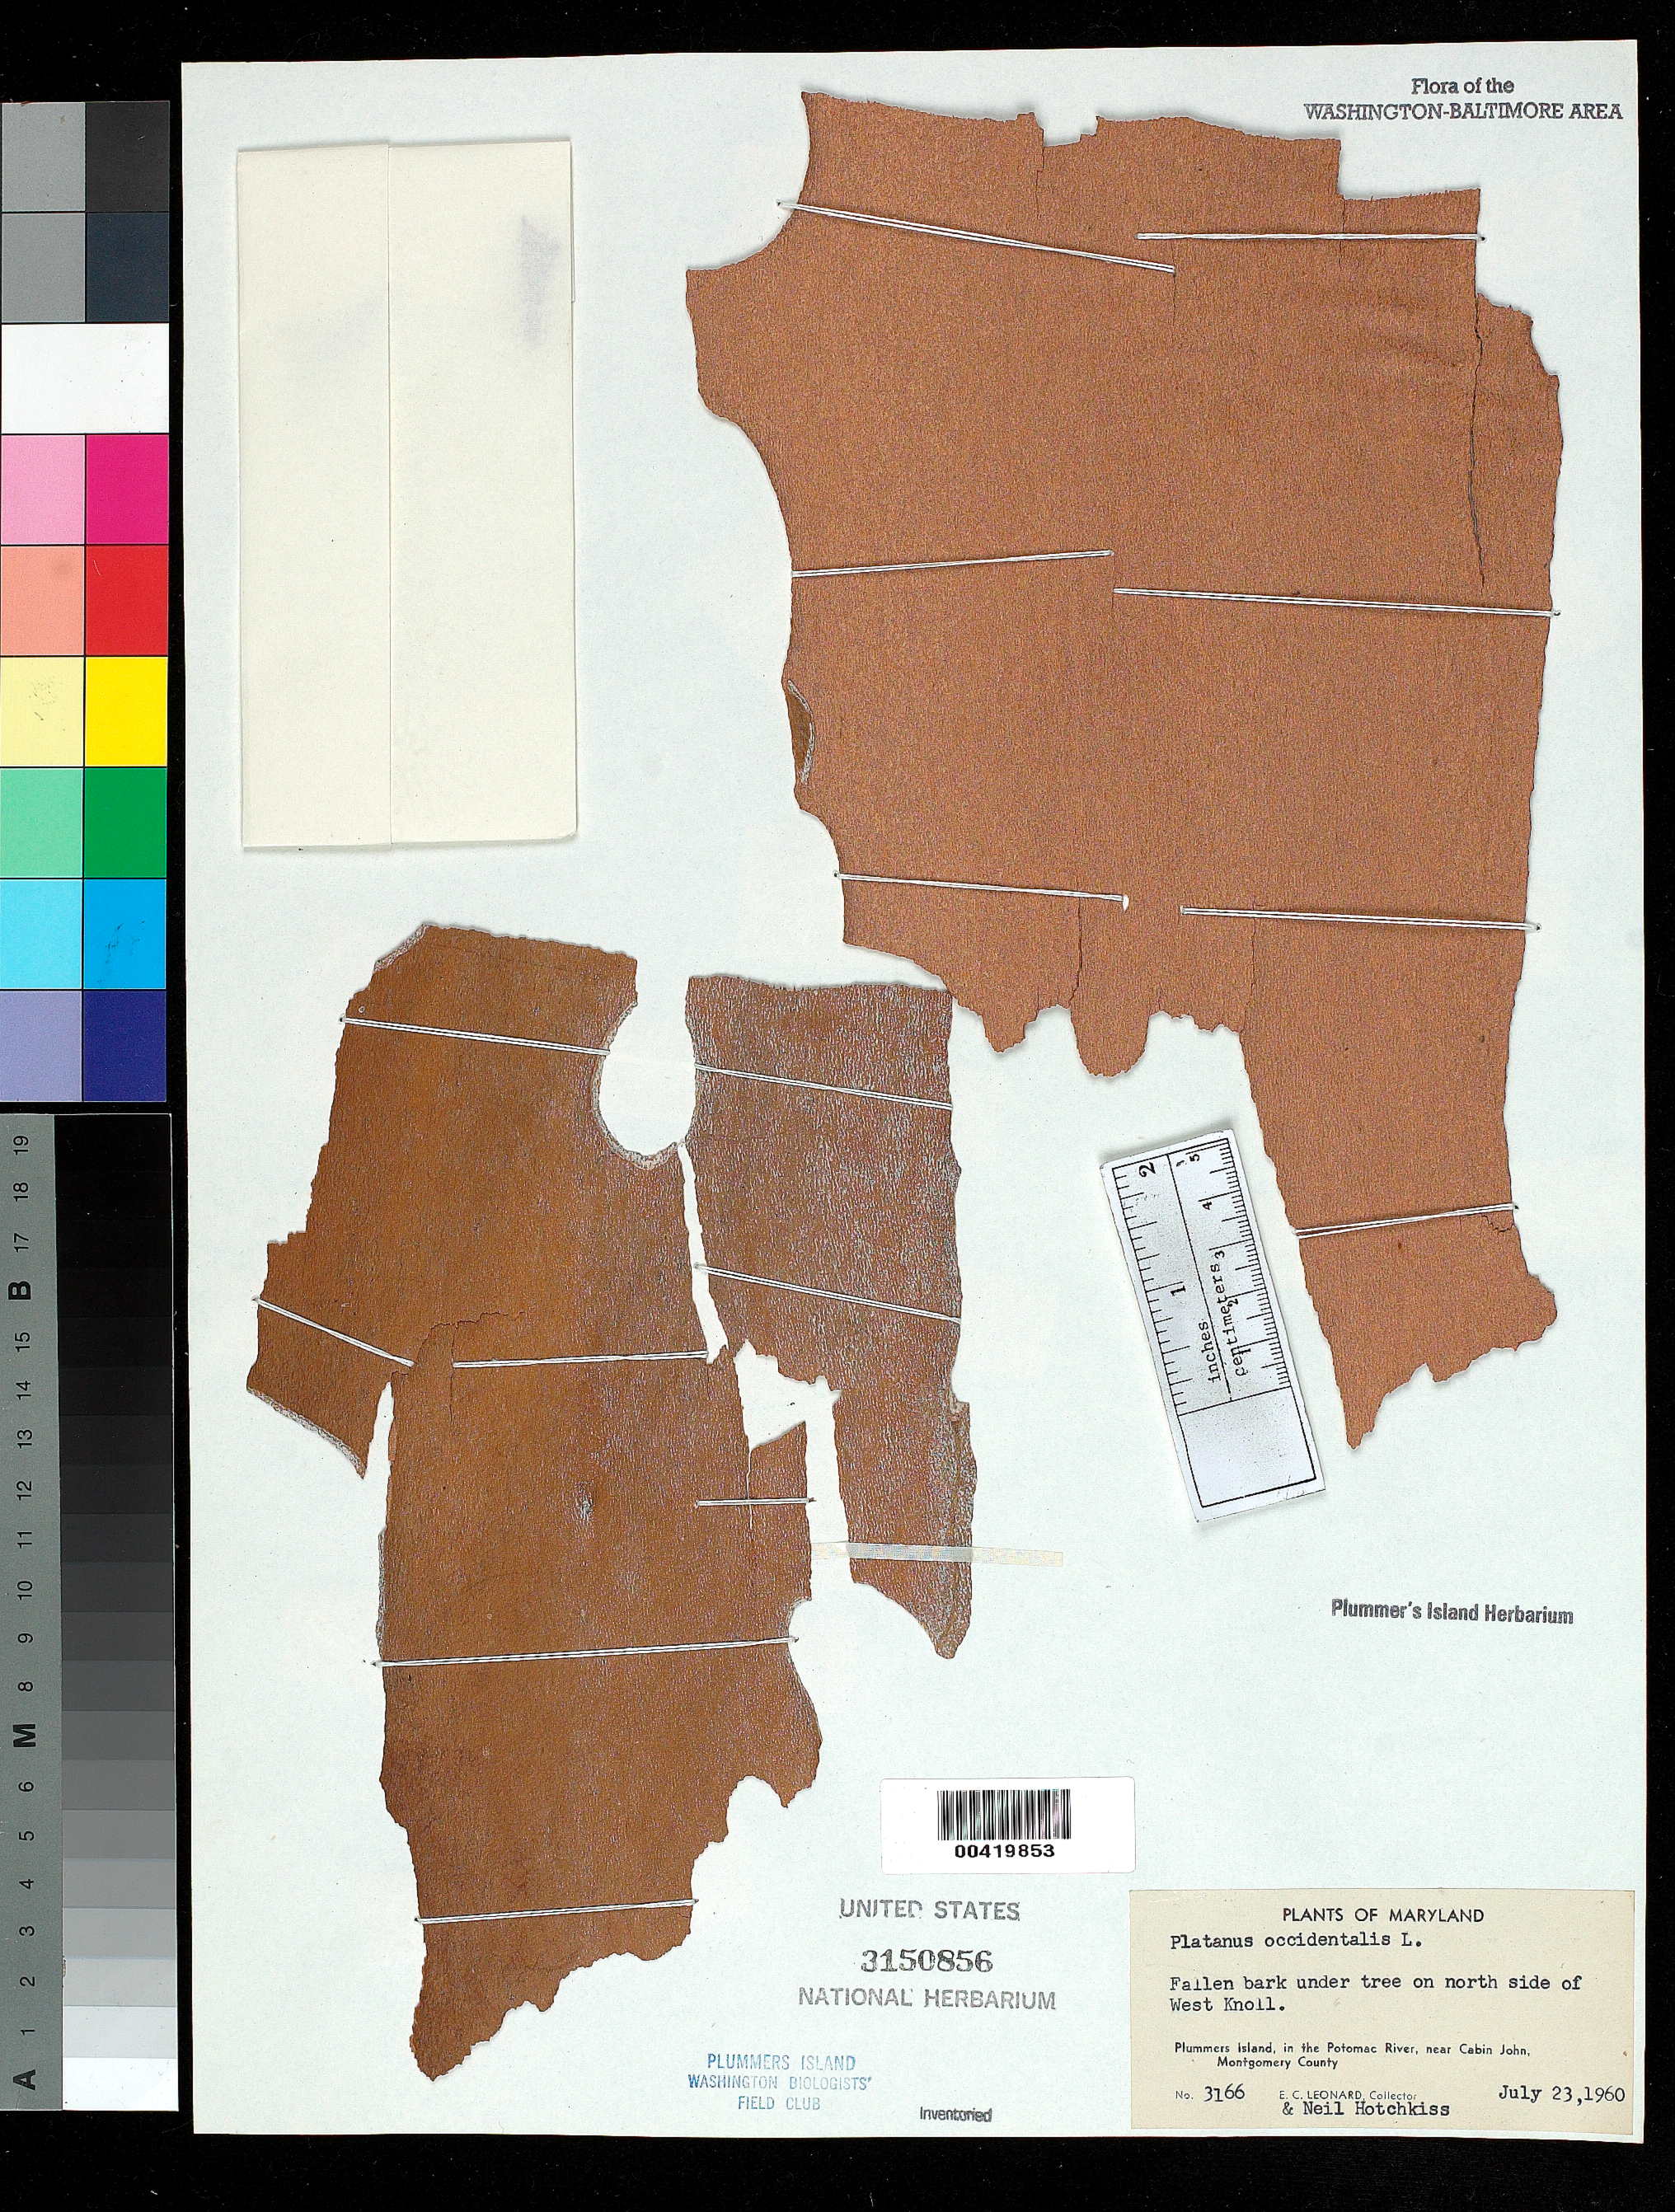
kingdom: Plantae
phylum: Tracheophyta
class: Magnoliopsida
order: Proteales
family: Platanaceae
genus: Platanus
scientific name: Platanus occidentalis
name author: L.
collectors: E. C. Leonard & N. Hotchkiss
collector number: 3166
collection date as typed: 23 Jul 1960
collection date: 1960-07-23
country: United States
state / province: Maryland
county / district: Montgomery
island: Plummers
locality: Plummer's Island; north side of west knoll C. & O. Canal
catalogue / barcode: US 3150856